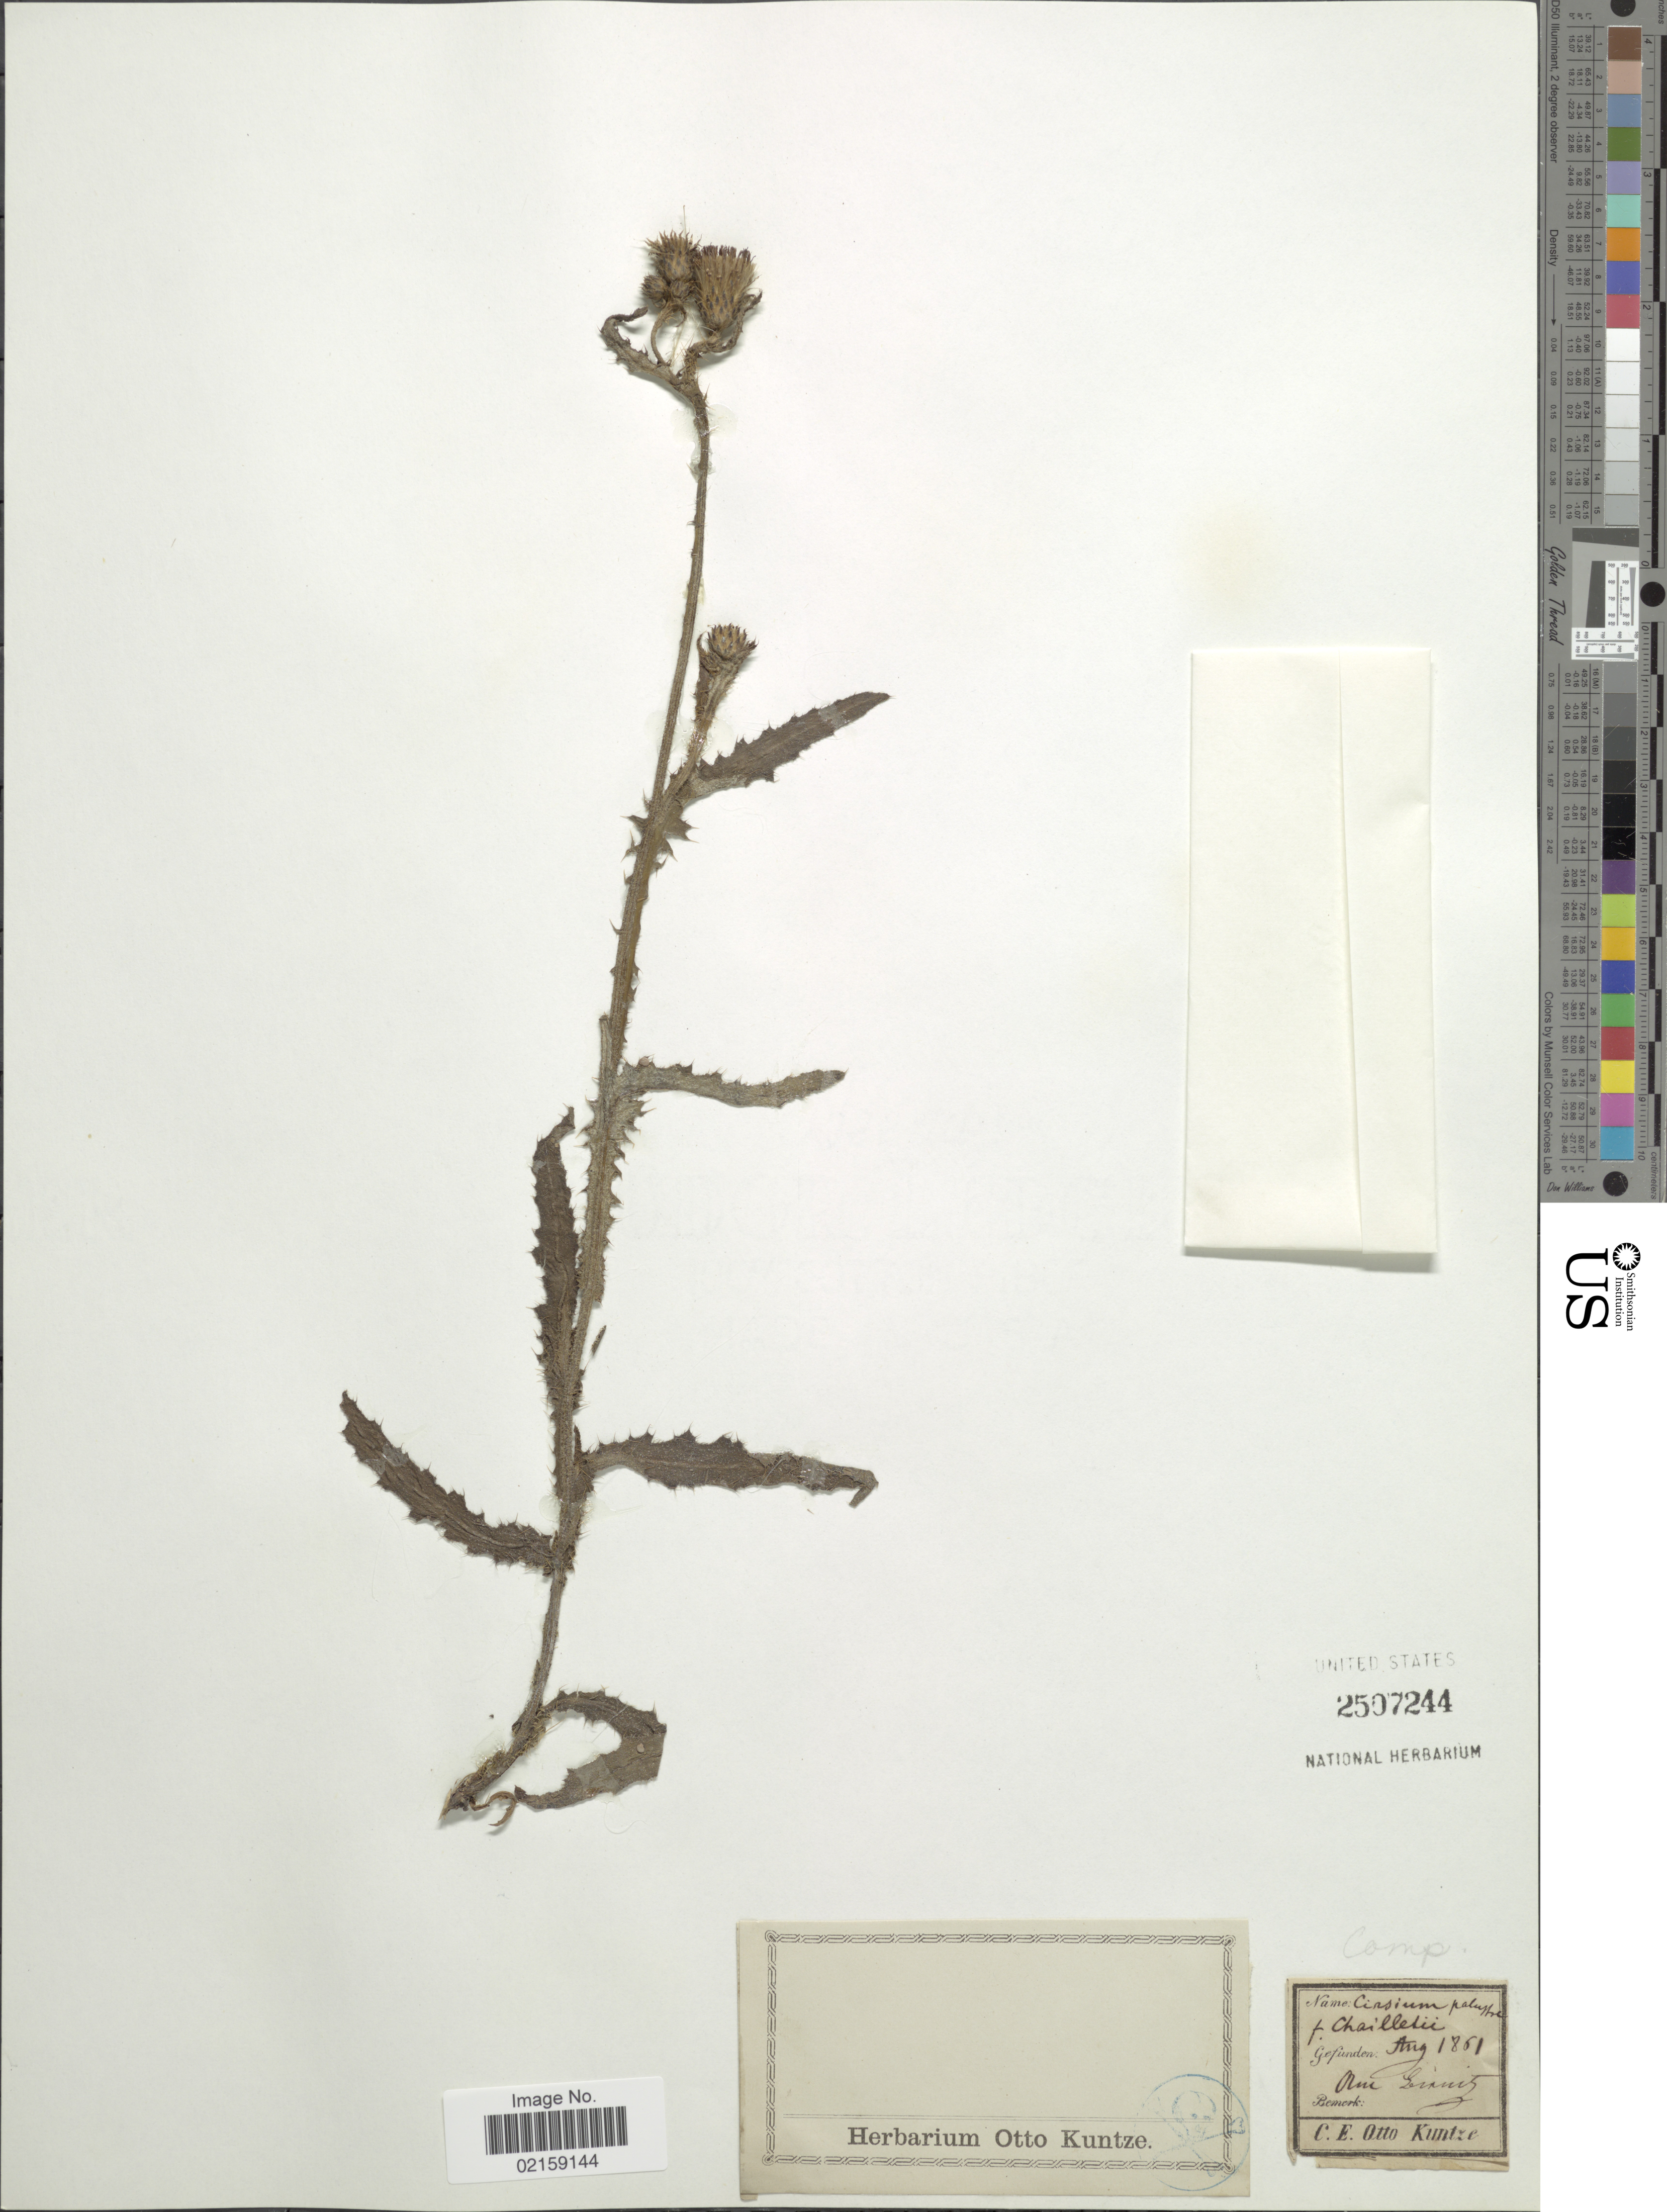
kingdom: Plantae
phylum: Tracheophyta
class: Magnoliopsida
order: Asterales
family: Asteraceae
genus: Cirsium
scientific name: Cirsium palustre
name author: (L.) Coss. ex Scop.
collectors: C.E.O. Kuntze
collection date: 1861-08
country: Germany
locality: Groß Lüsewitz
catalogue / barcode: US 2507244